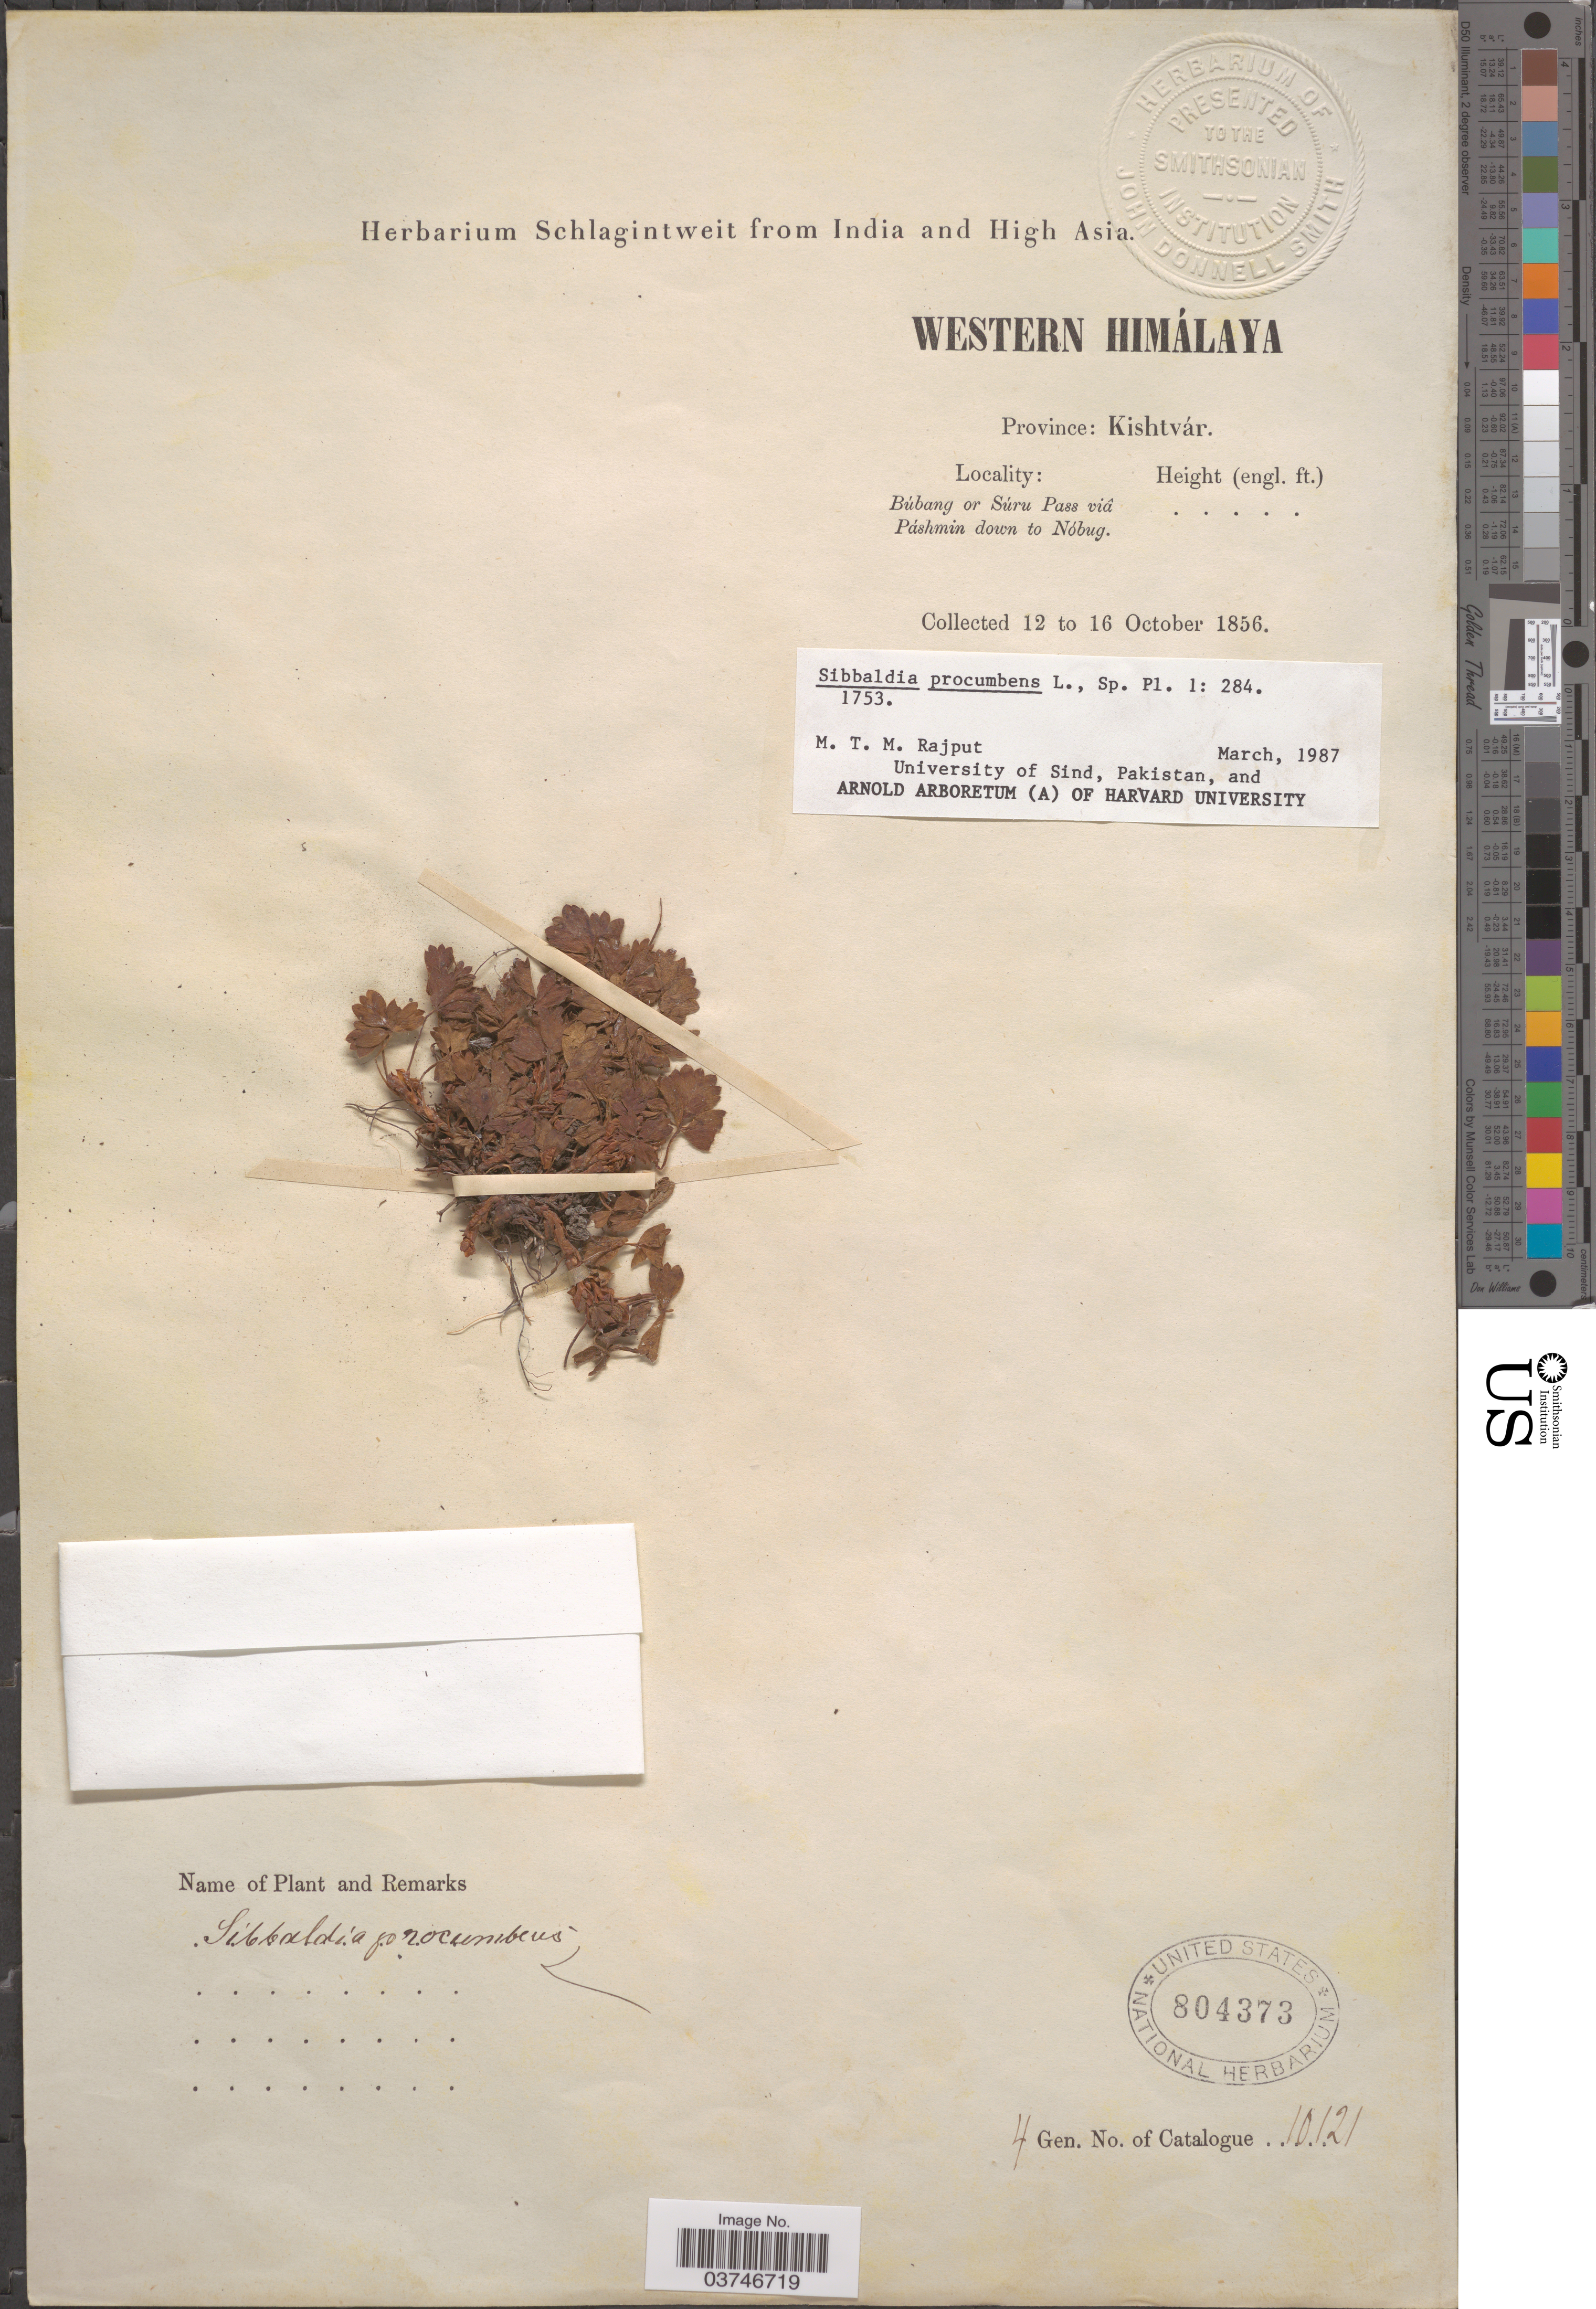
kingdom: Plantae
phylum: Tracheophyta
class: Magnoliopsida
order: Rosales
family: Rosaceae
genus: Sibbaldia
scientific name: Sibbaldia procumbens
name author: L.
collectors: ex herb. Schlagintweit from India and High Asia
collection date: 1856-10-12/1856-10-16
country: India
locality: Western Himálaya, Province: Kishtvár. Búbang or Súru Pass viâ Páshmin down to Nóbug.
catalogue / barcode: US 804373